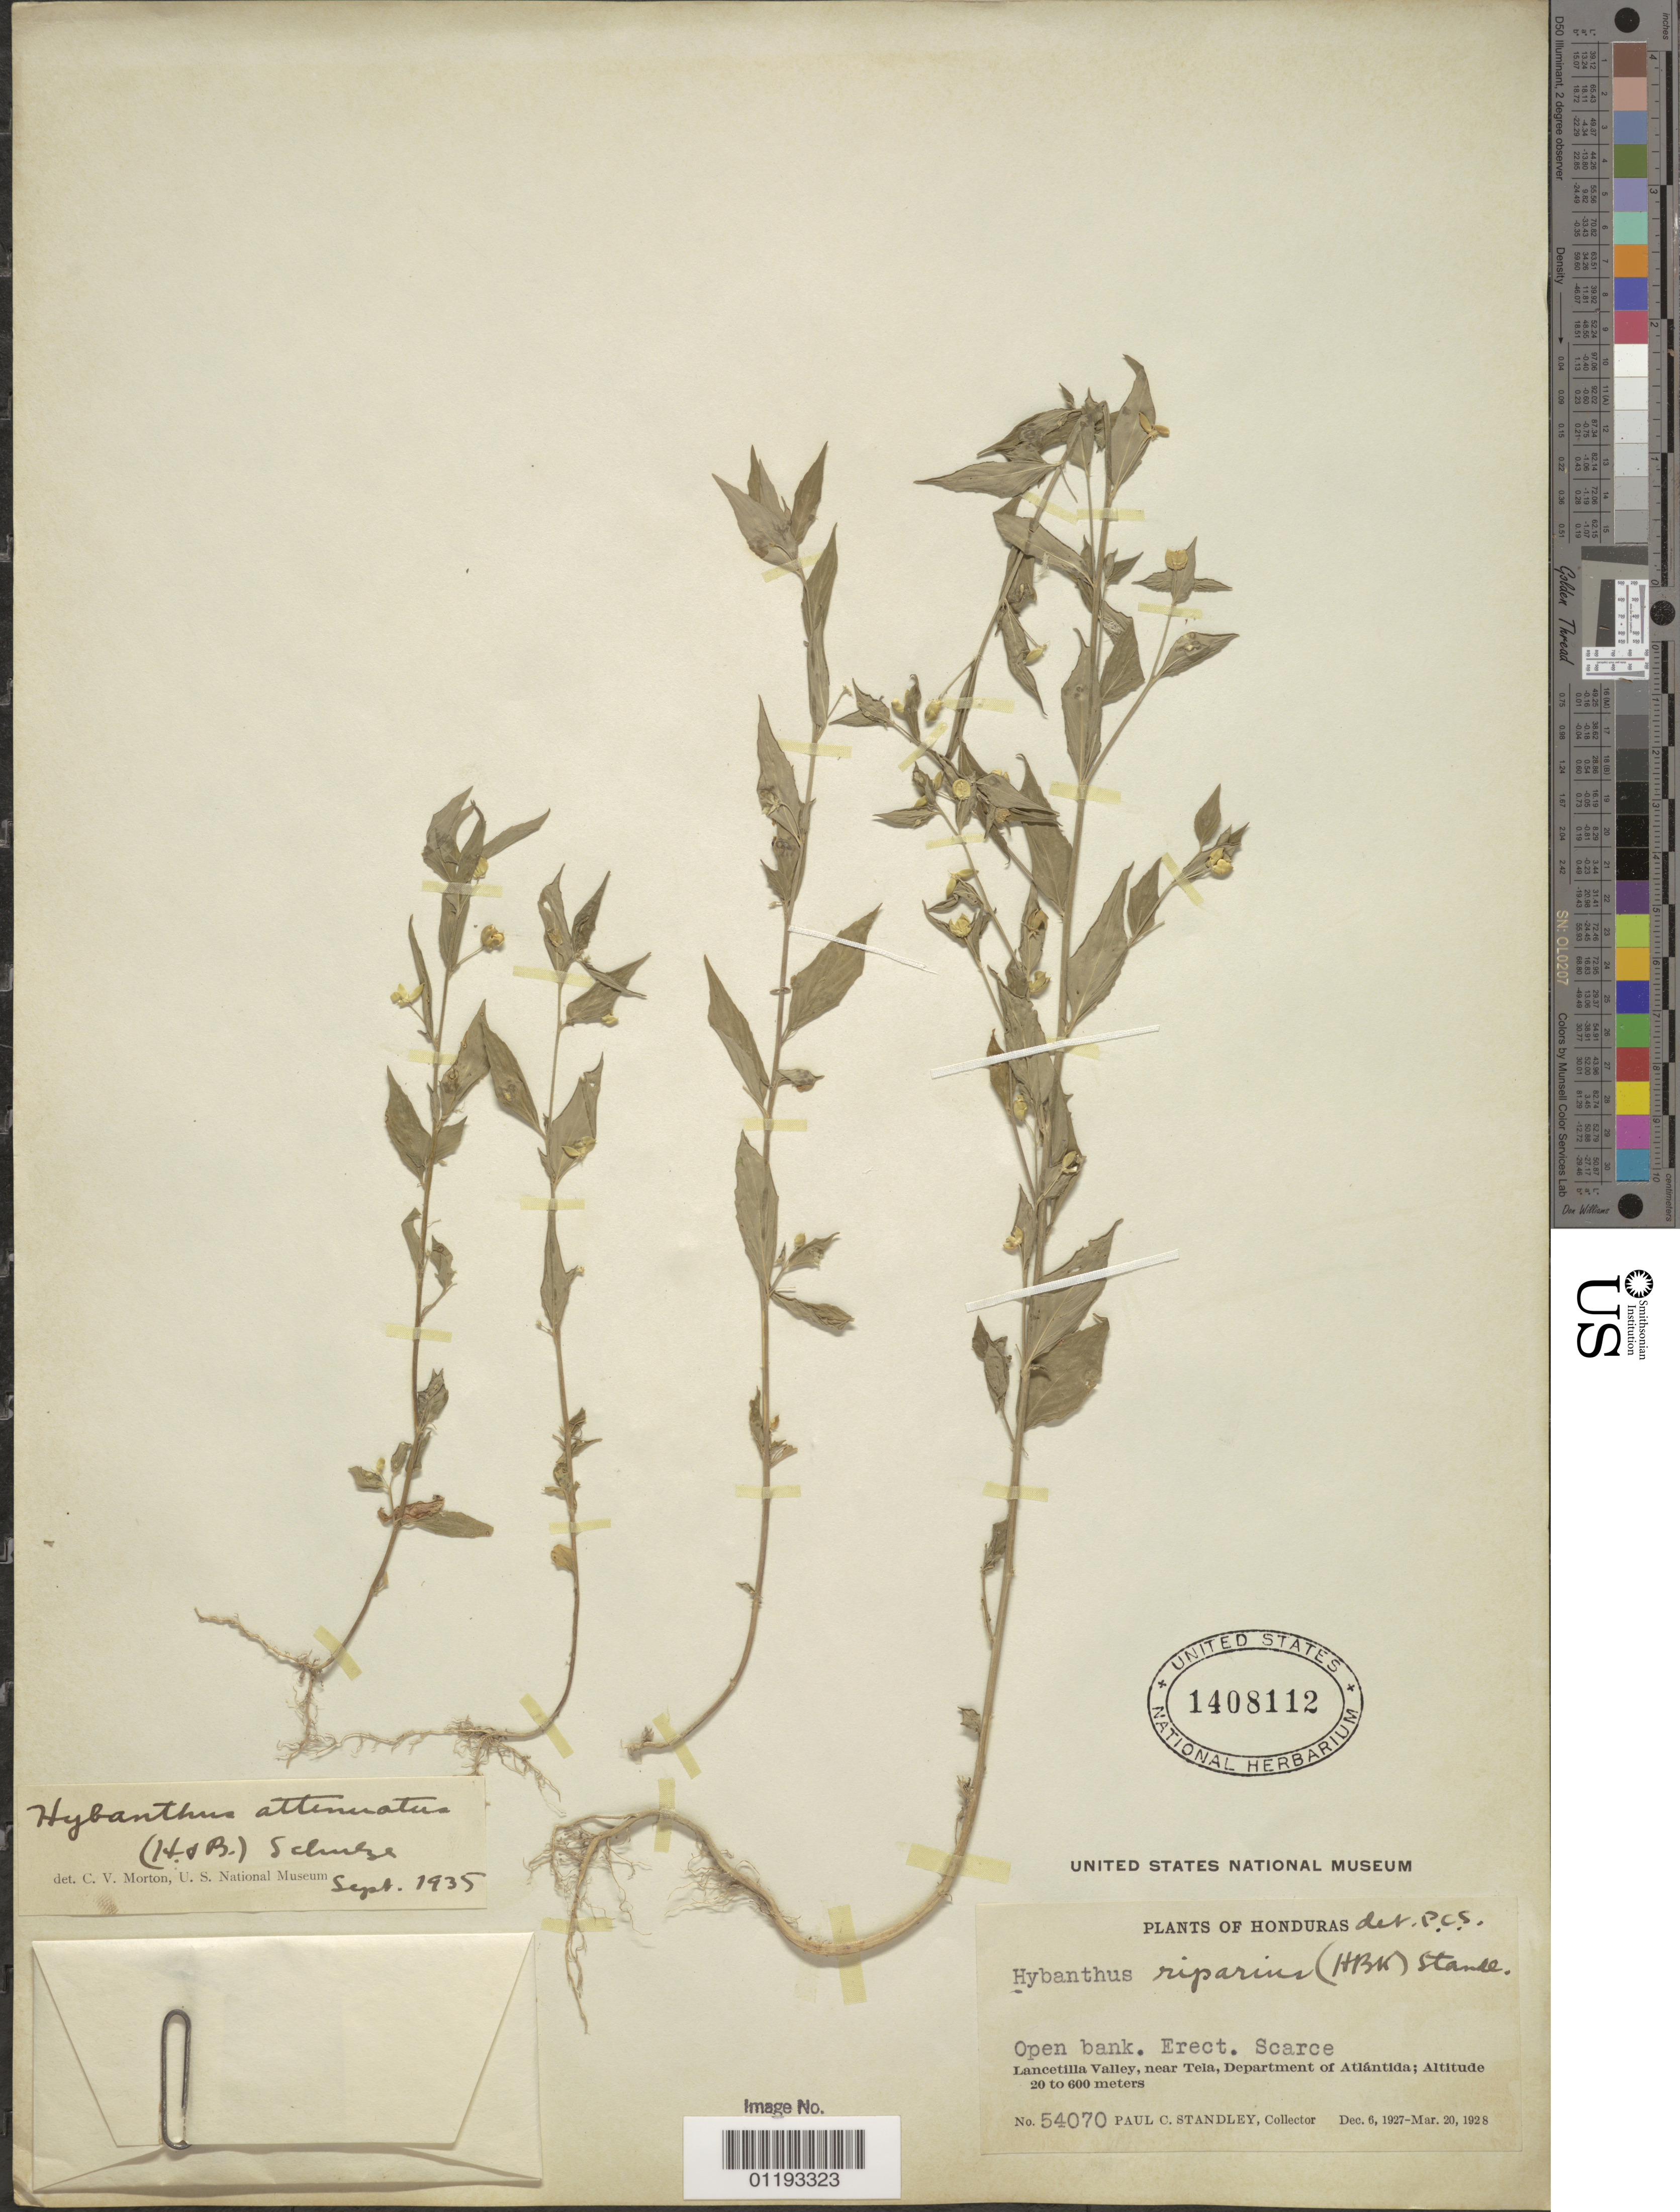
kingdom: Plantae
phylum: Tracheophyta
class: Magnoliopsida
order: Malpighiales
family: Violaceae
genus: Pombalia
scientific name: Pombalia attenuata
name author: (Humb. & Bonpl. ex Willd.) Paula-Souza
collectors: P. C. Standley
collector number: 54070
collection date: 1927-12-06/1928-03-20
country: Honduras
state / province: Atlántida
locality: Lancetilla Valley, near Tela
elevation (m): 20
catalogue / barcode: US 1408112